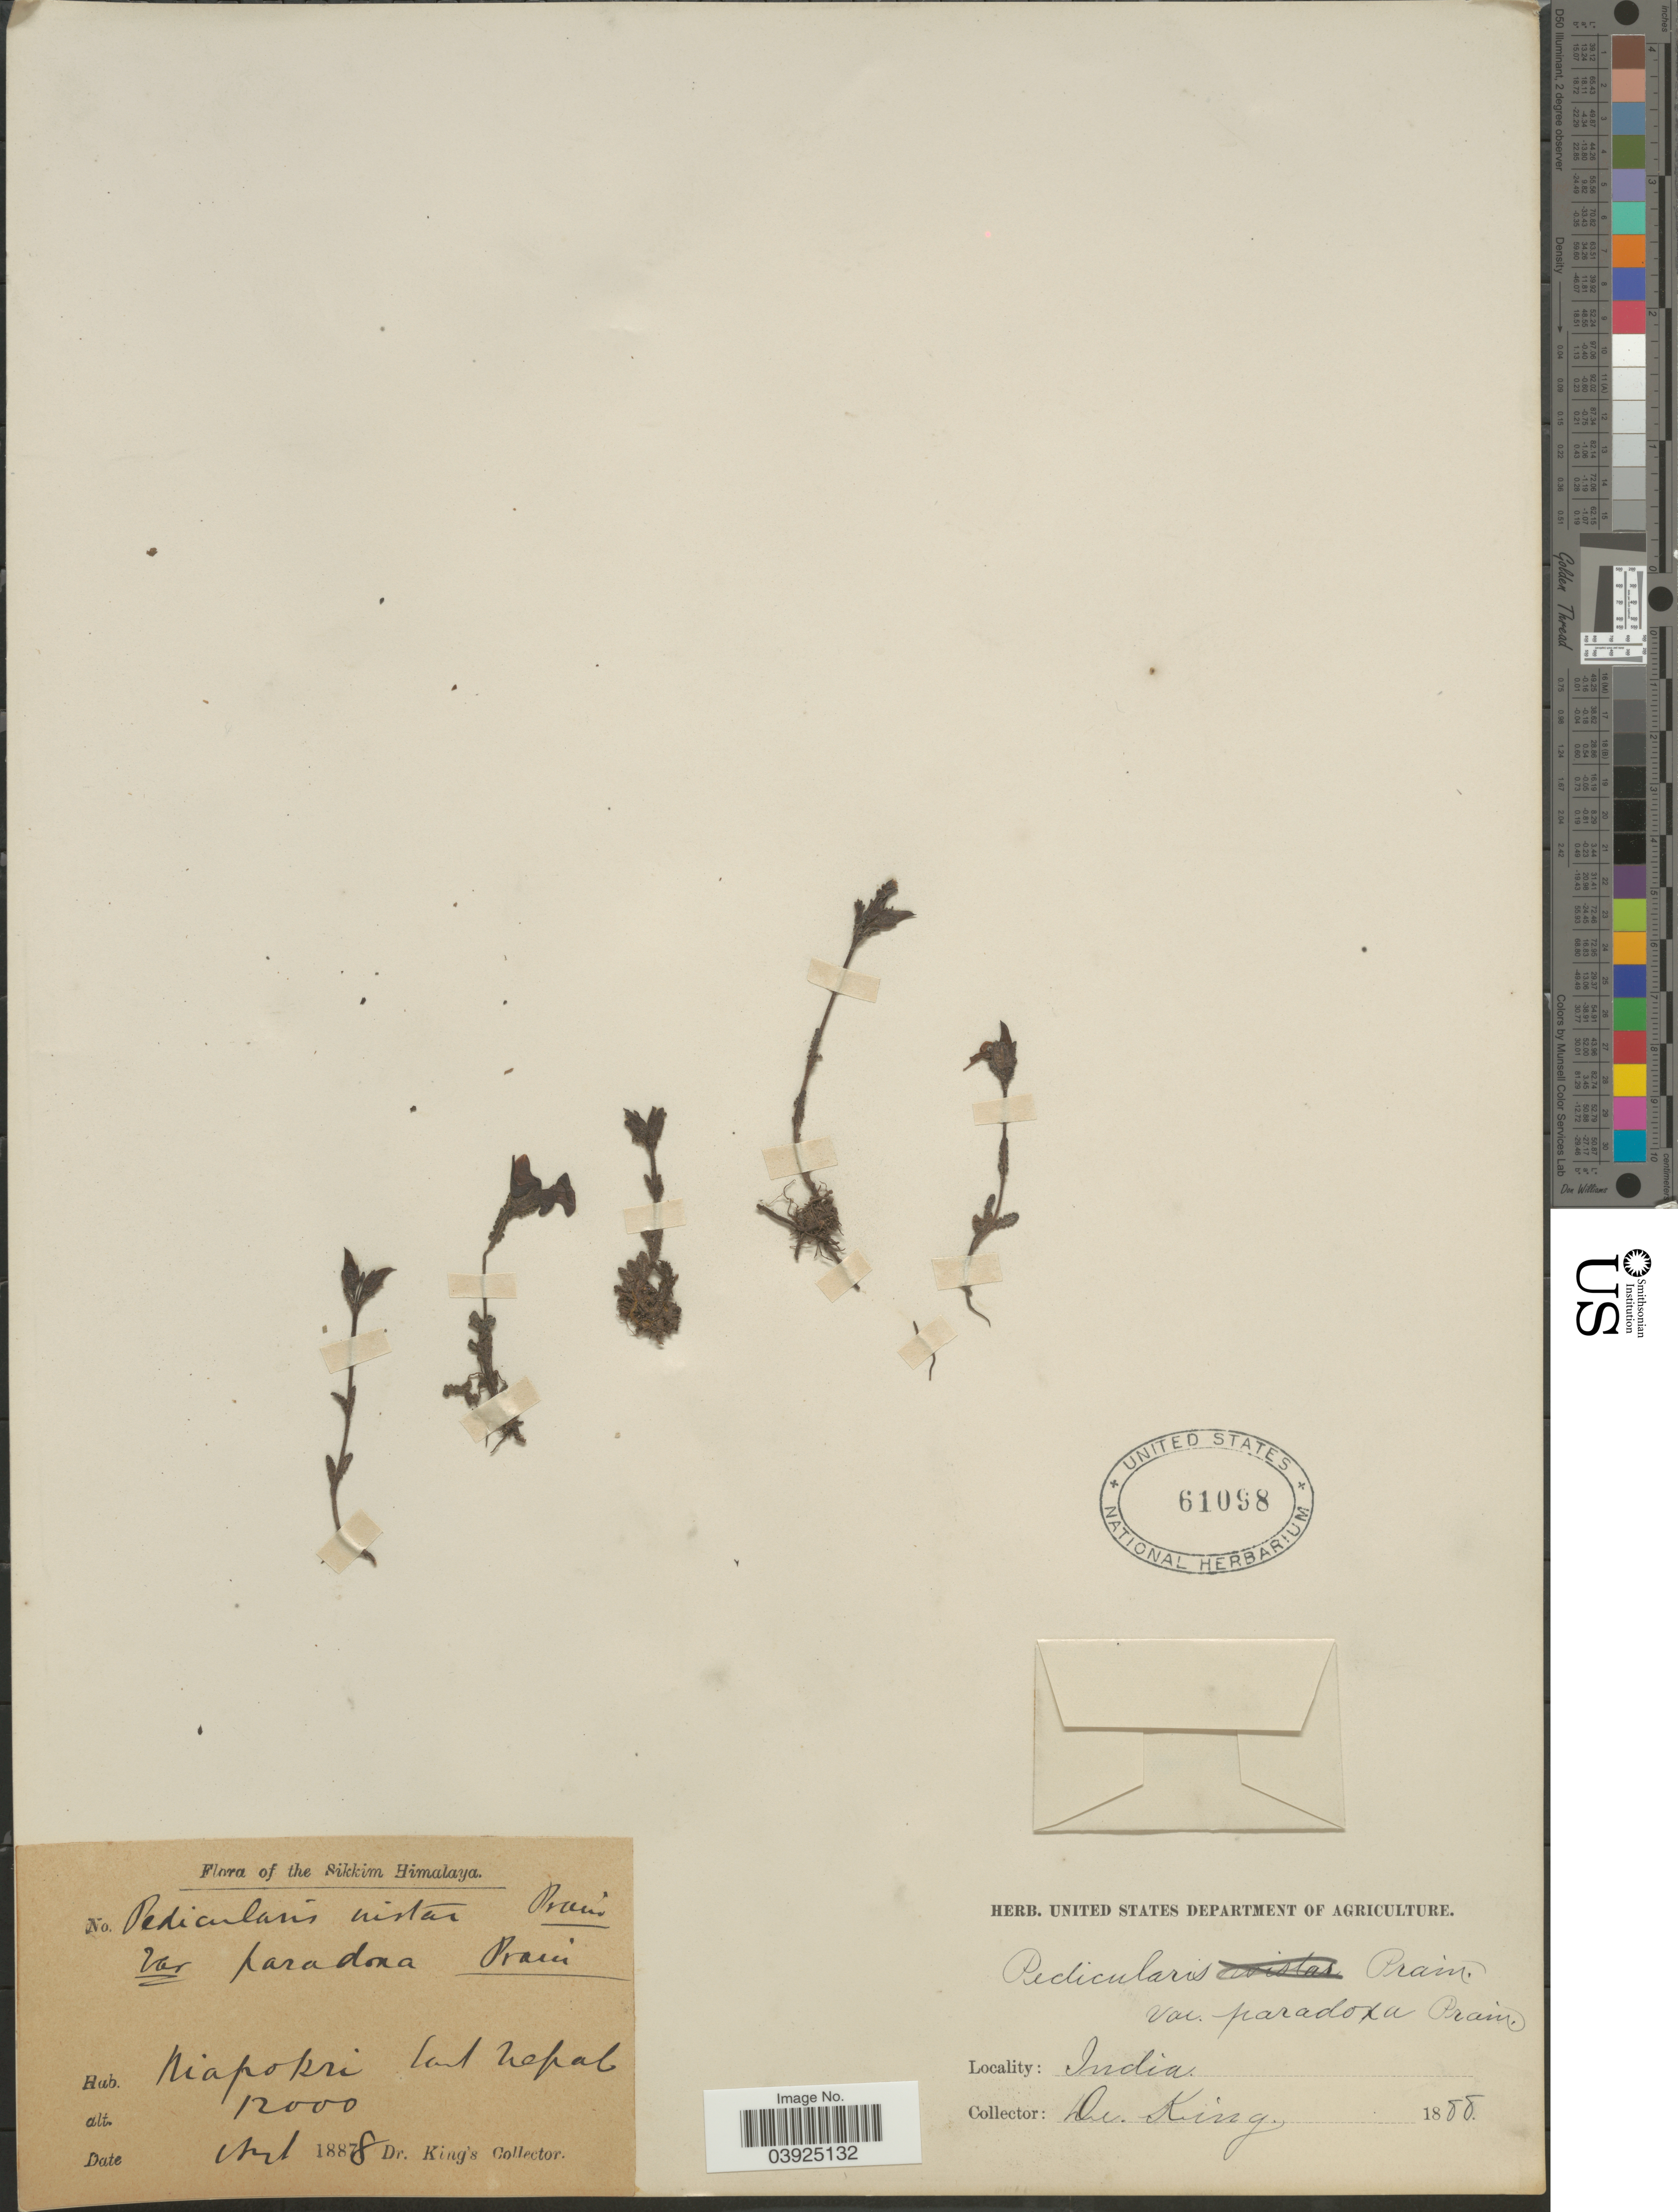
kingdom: Plantae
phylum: Tracheophyta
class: Magnoliopsida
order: Lamiales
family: Orobanchaceae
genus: Pedicularis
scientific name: Pedicularis sp.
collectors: Dr. King's collector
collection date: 1888-08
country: India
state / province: Sikkim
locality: The Sikkim Himalaya. Niapokri East Nepal.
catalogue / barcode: US 61098